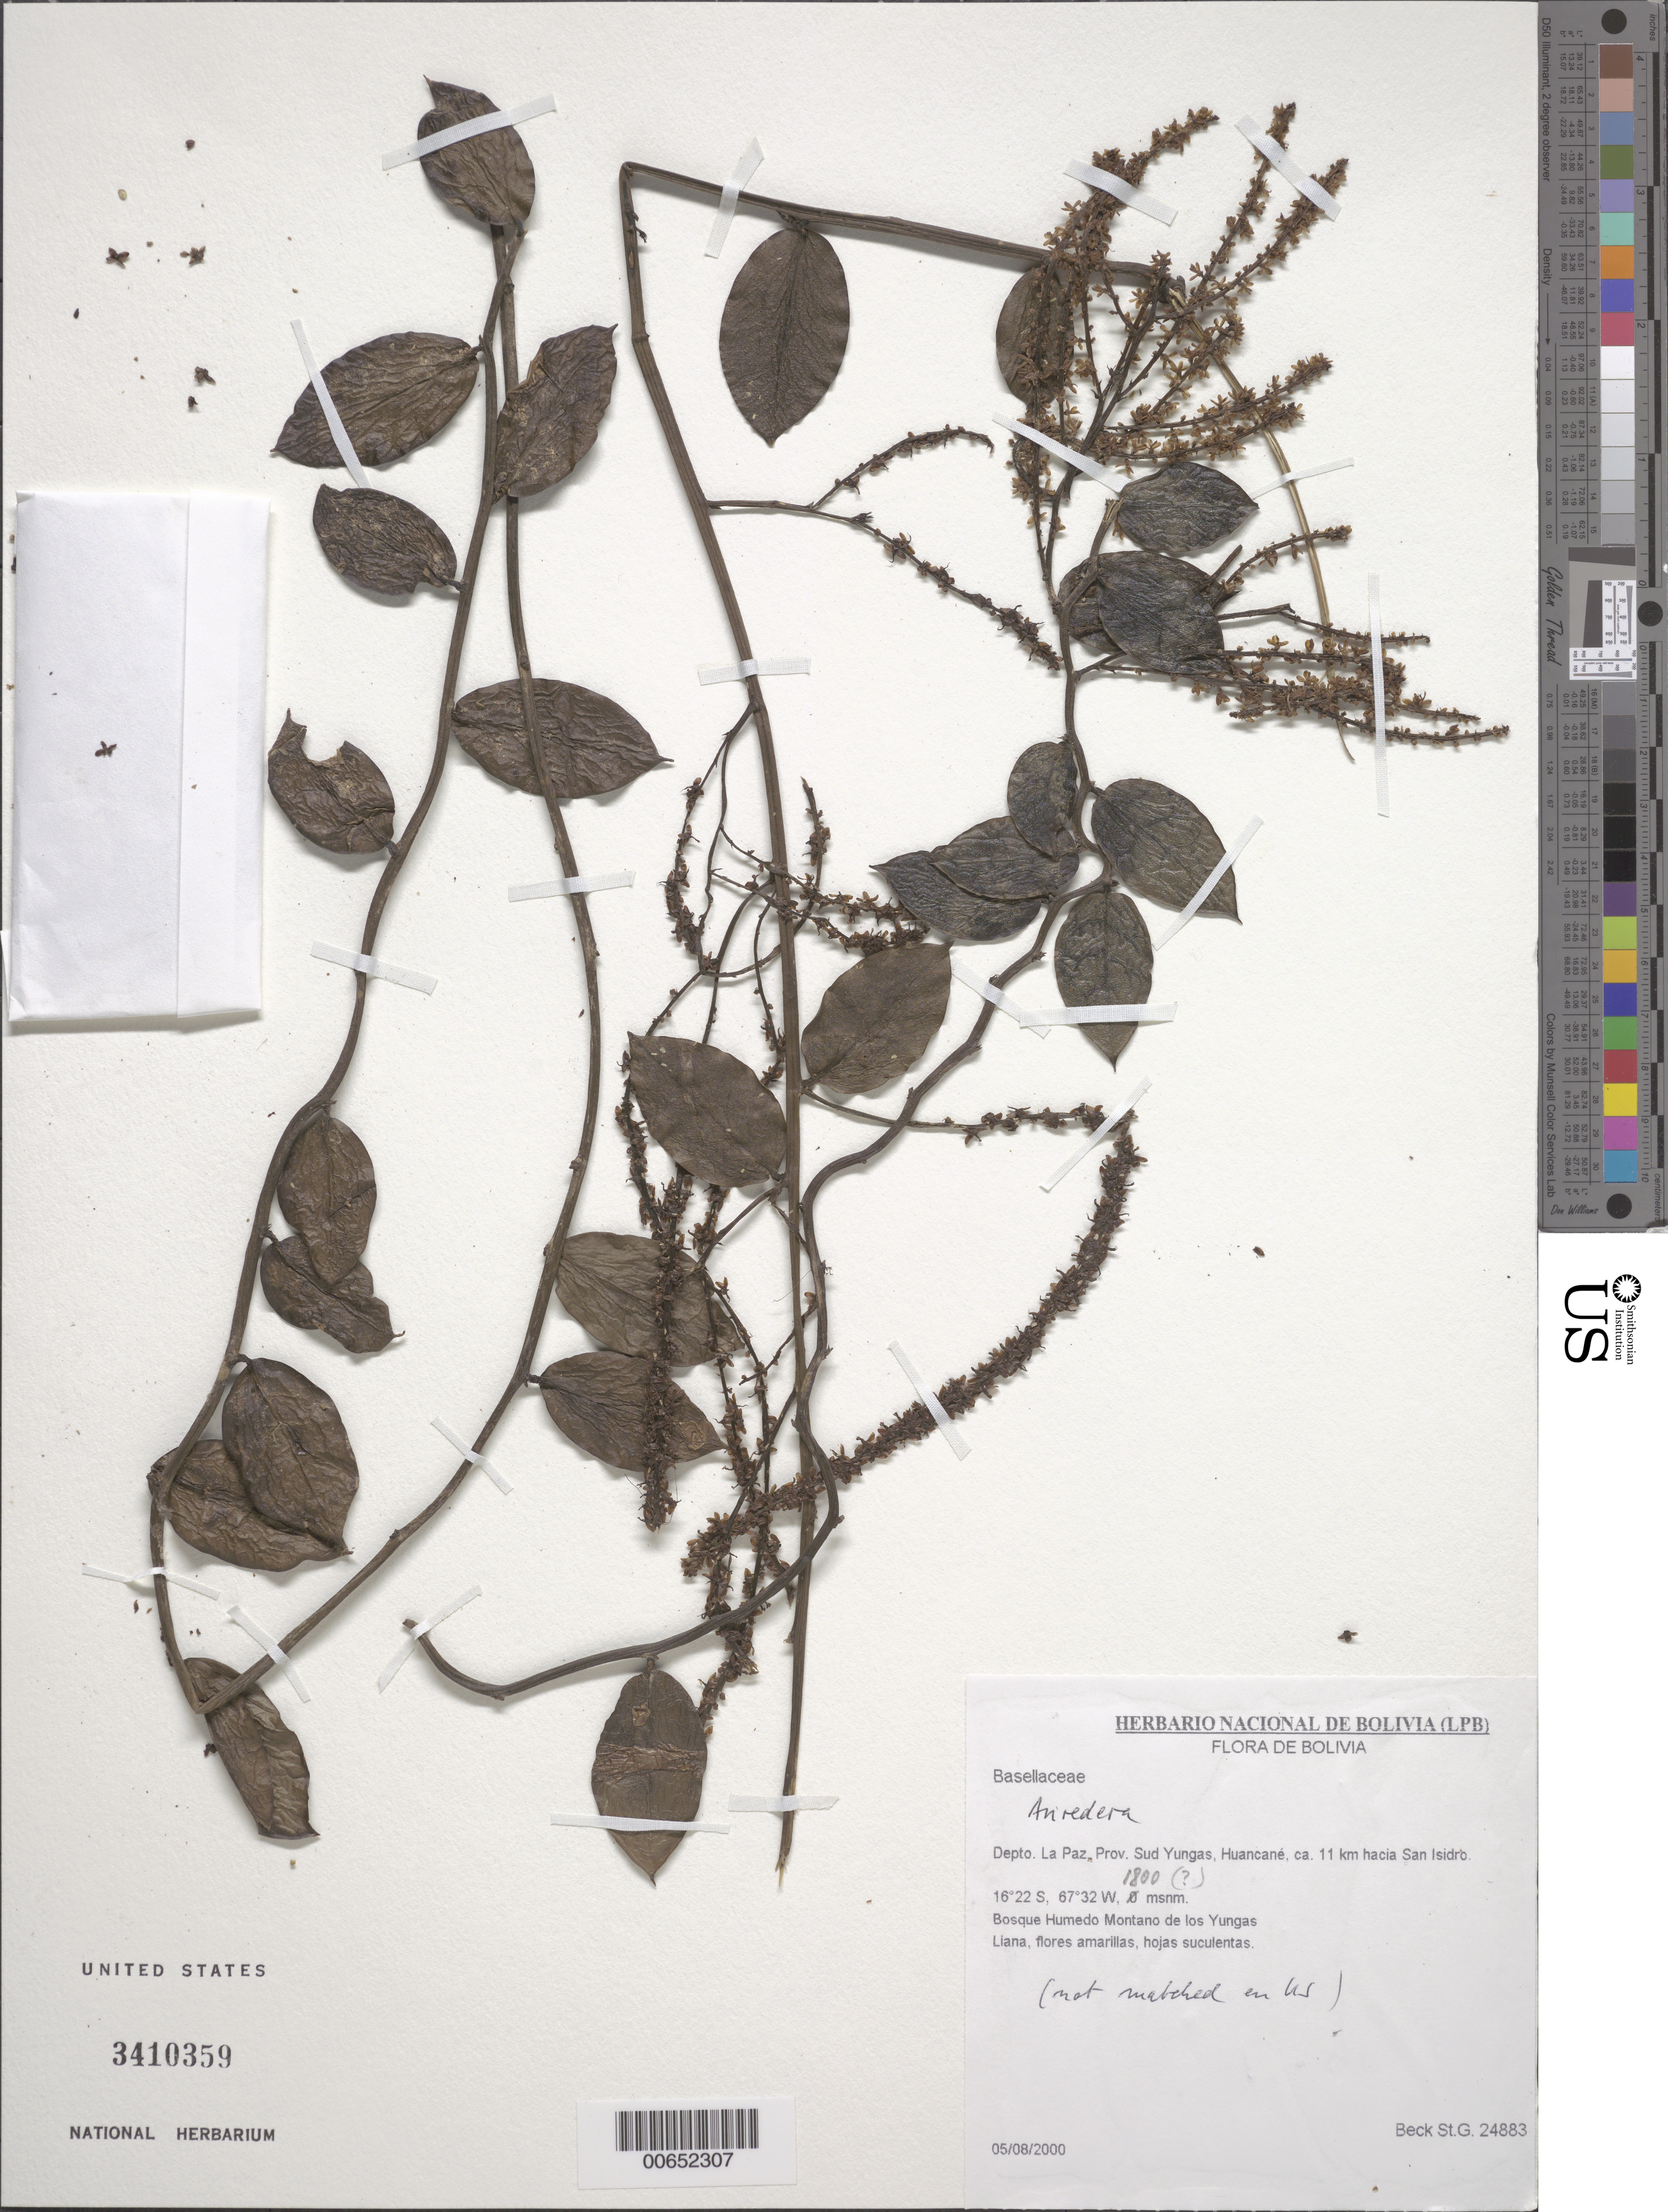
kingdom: Plantae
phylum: Tracheophyta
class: Magnoliopsida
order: Caryophyllales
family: Basellaceae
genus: Anredera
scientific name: Anredera sp.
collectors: S. G. Beck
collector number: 24883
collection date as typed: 08 May 2000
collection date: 2000-05-08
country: Bolivia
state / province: La Paz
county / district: Sud Yungas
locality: Huancane, San Isidro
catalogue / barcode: US 3410359